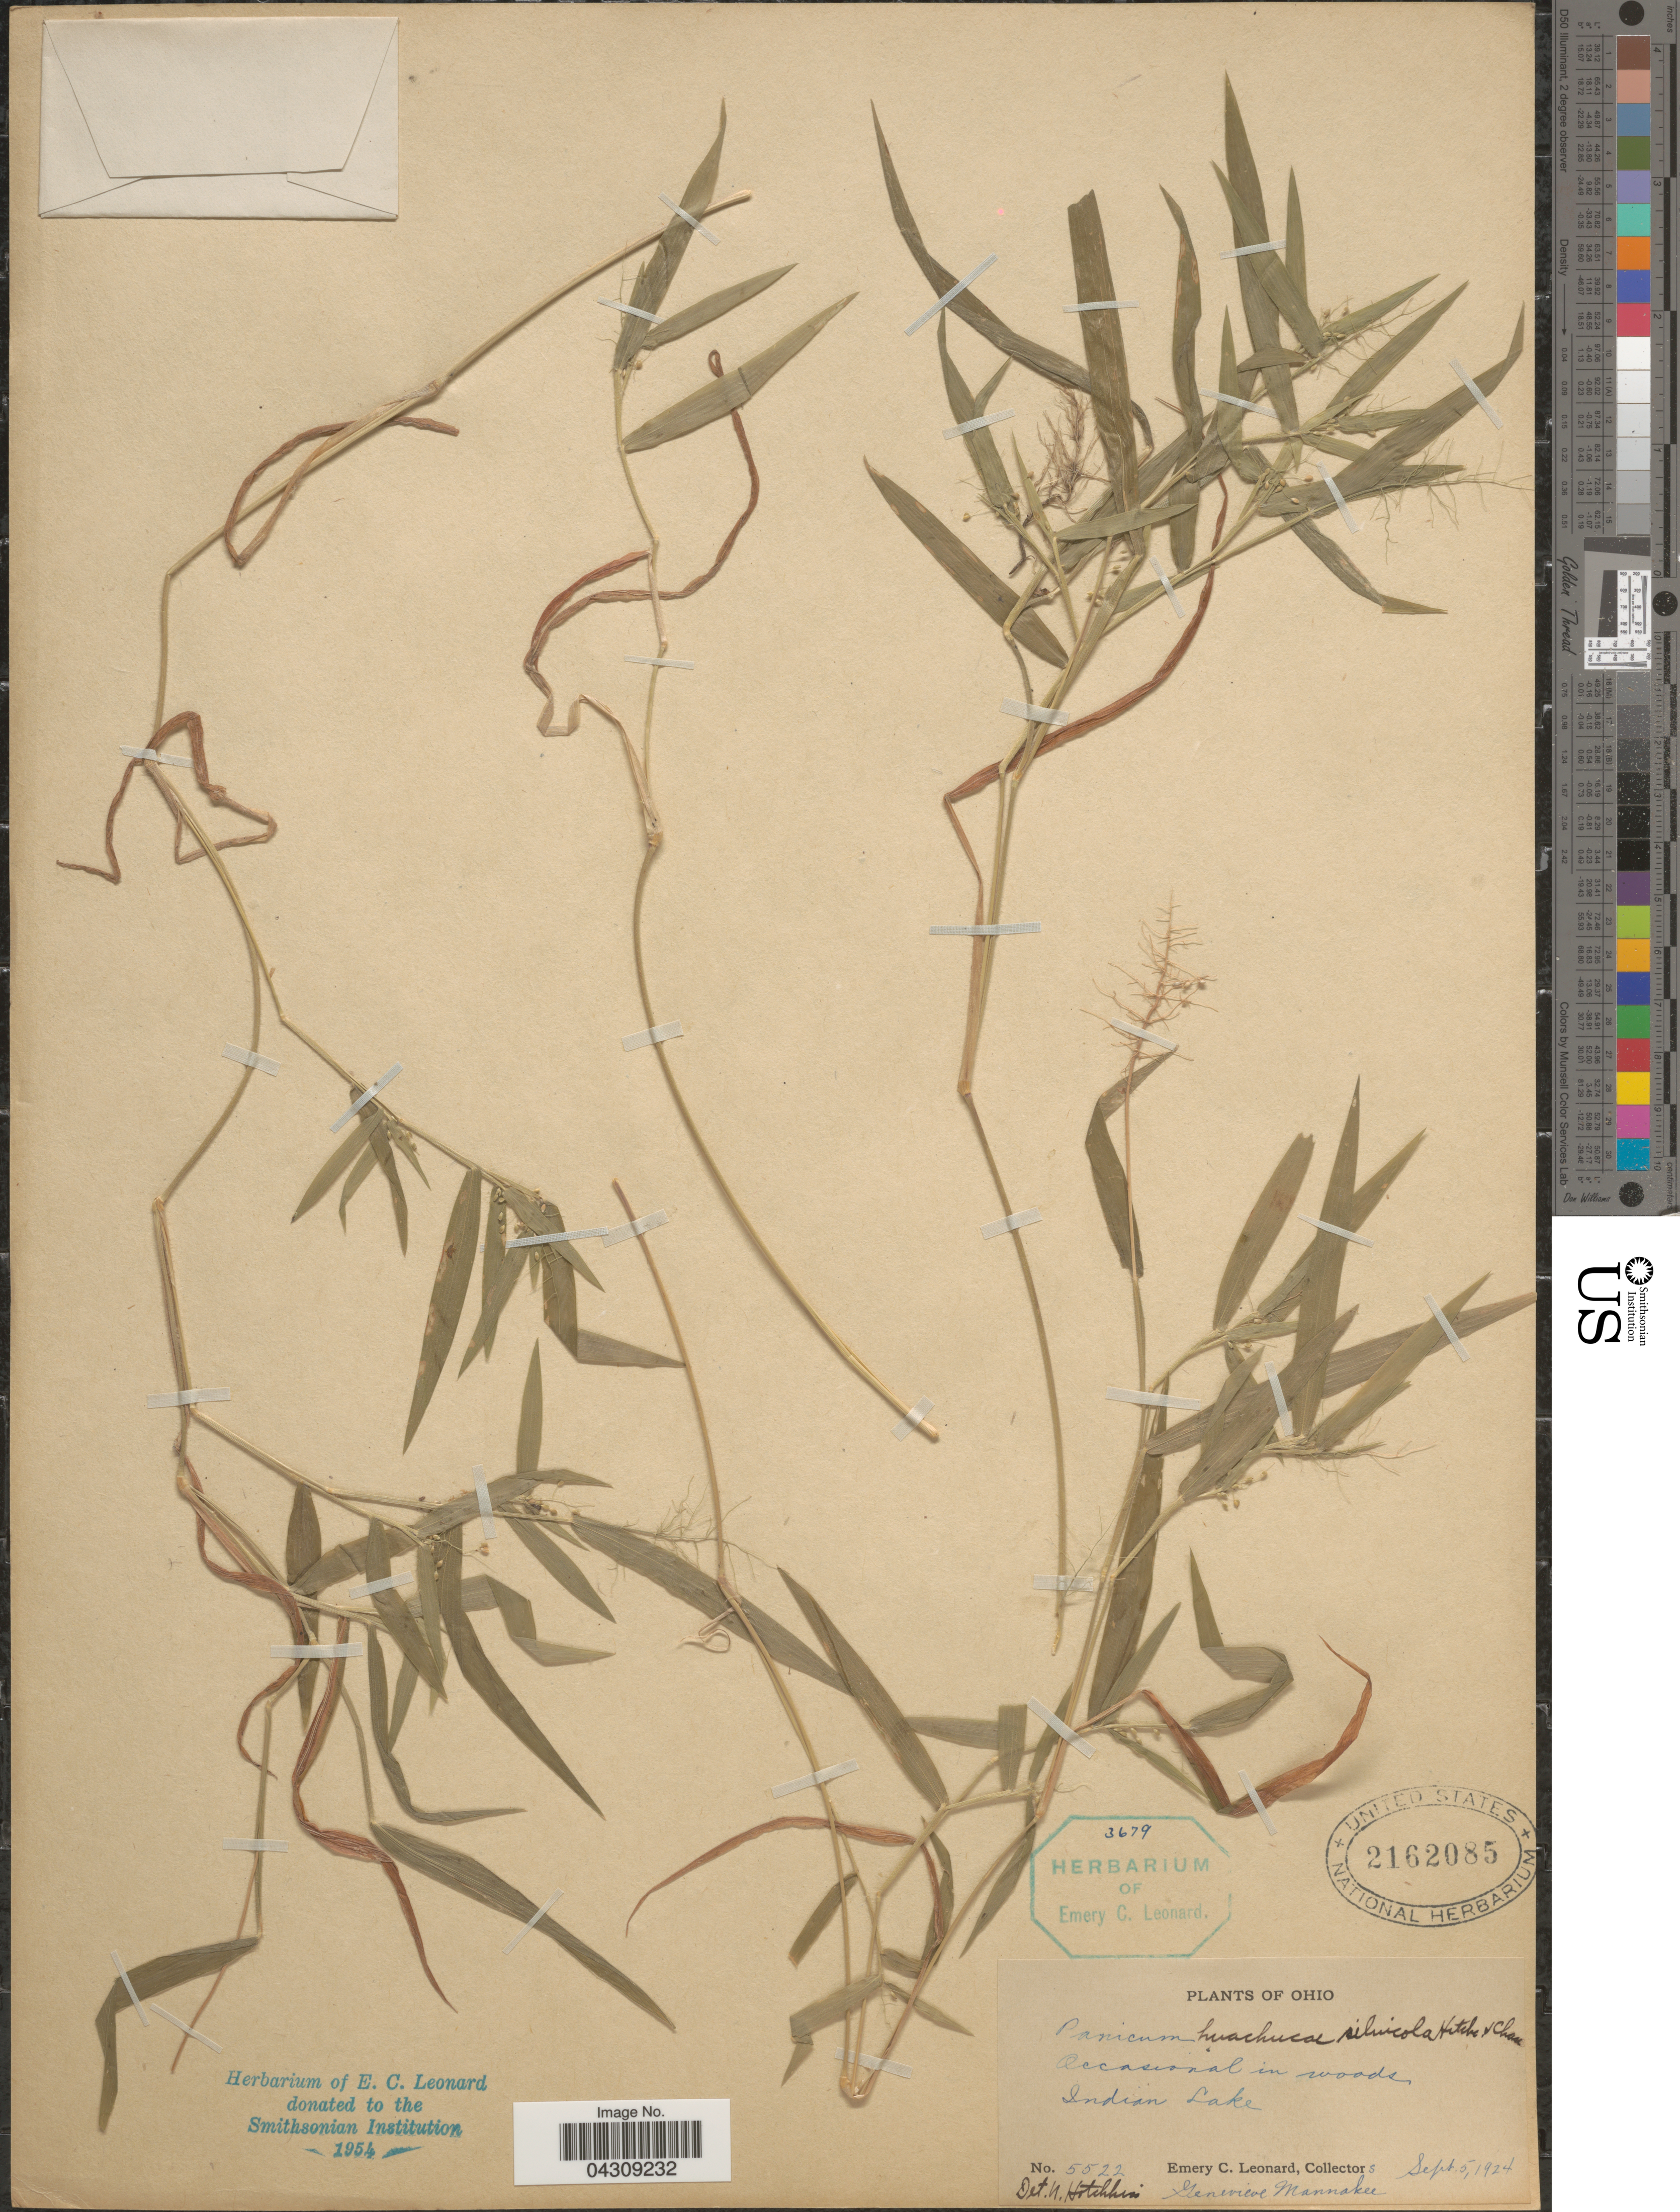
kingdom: Plantae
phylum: Tracheophyta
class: Liliopsida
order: Poales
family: Poaceae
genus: Dichanthelium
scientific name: Dichanthelium acuminatum var. acuminatum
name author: (Sw.) Gould & C.A. Clark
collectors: E. C. Leonard & G. Mannakee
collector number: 5522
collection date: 1924-09-05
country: United States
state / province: Ohio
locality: Indian Lake.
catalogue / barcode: US 2162085